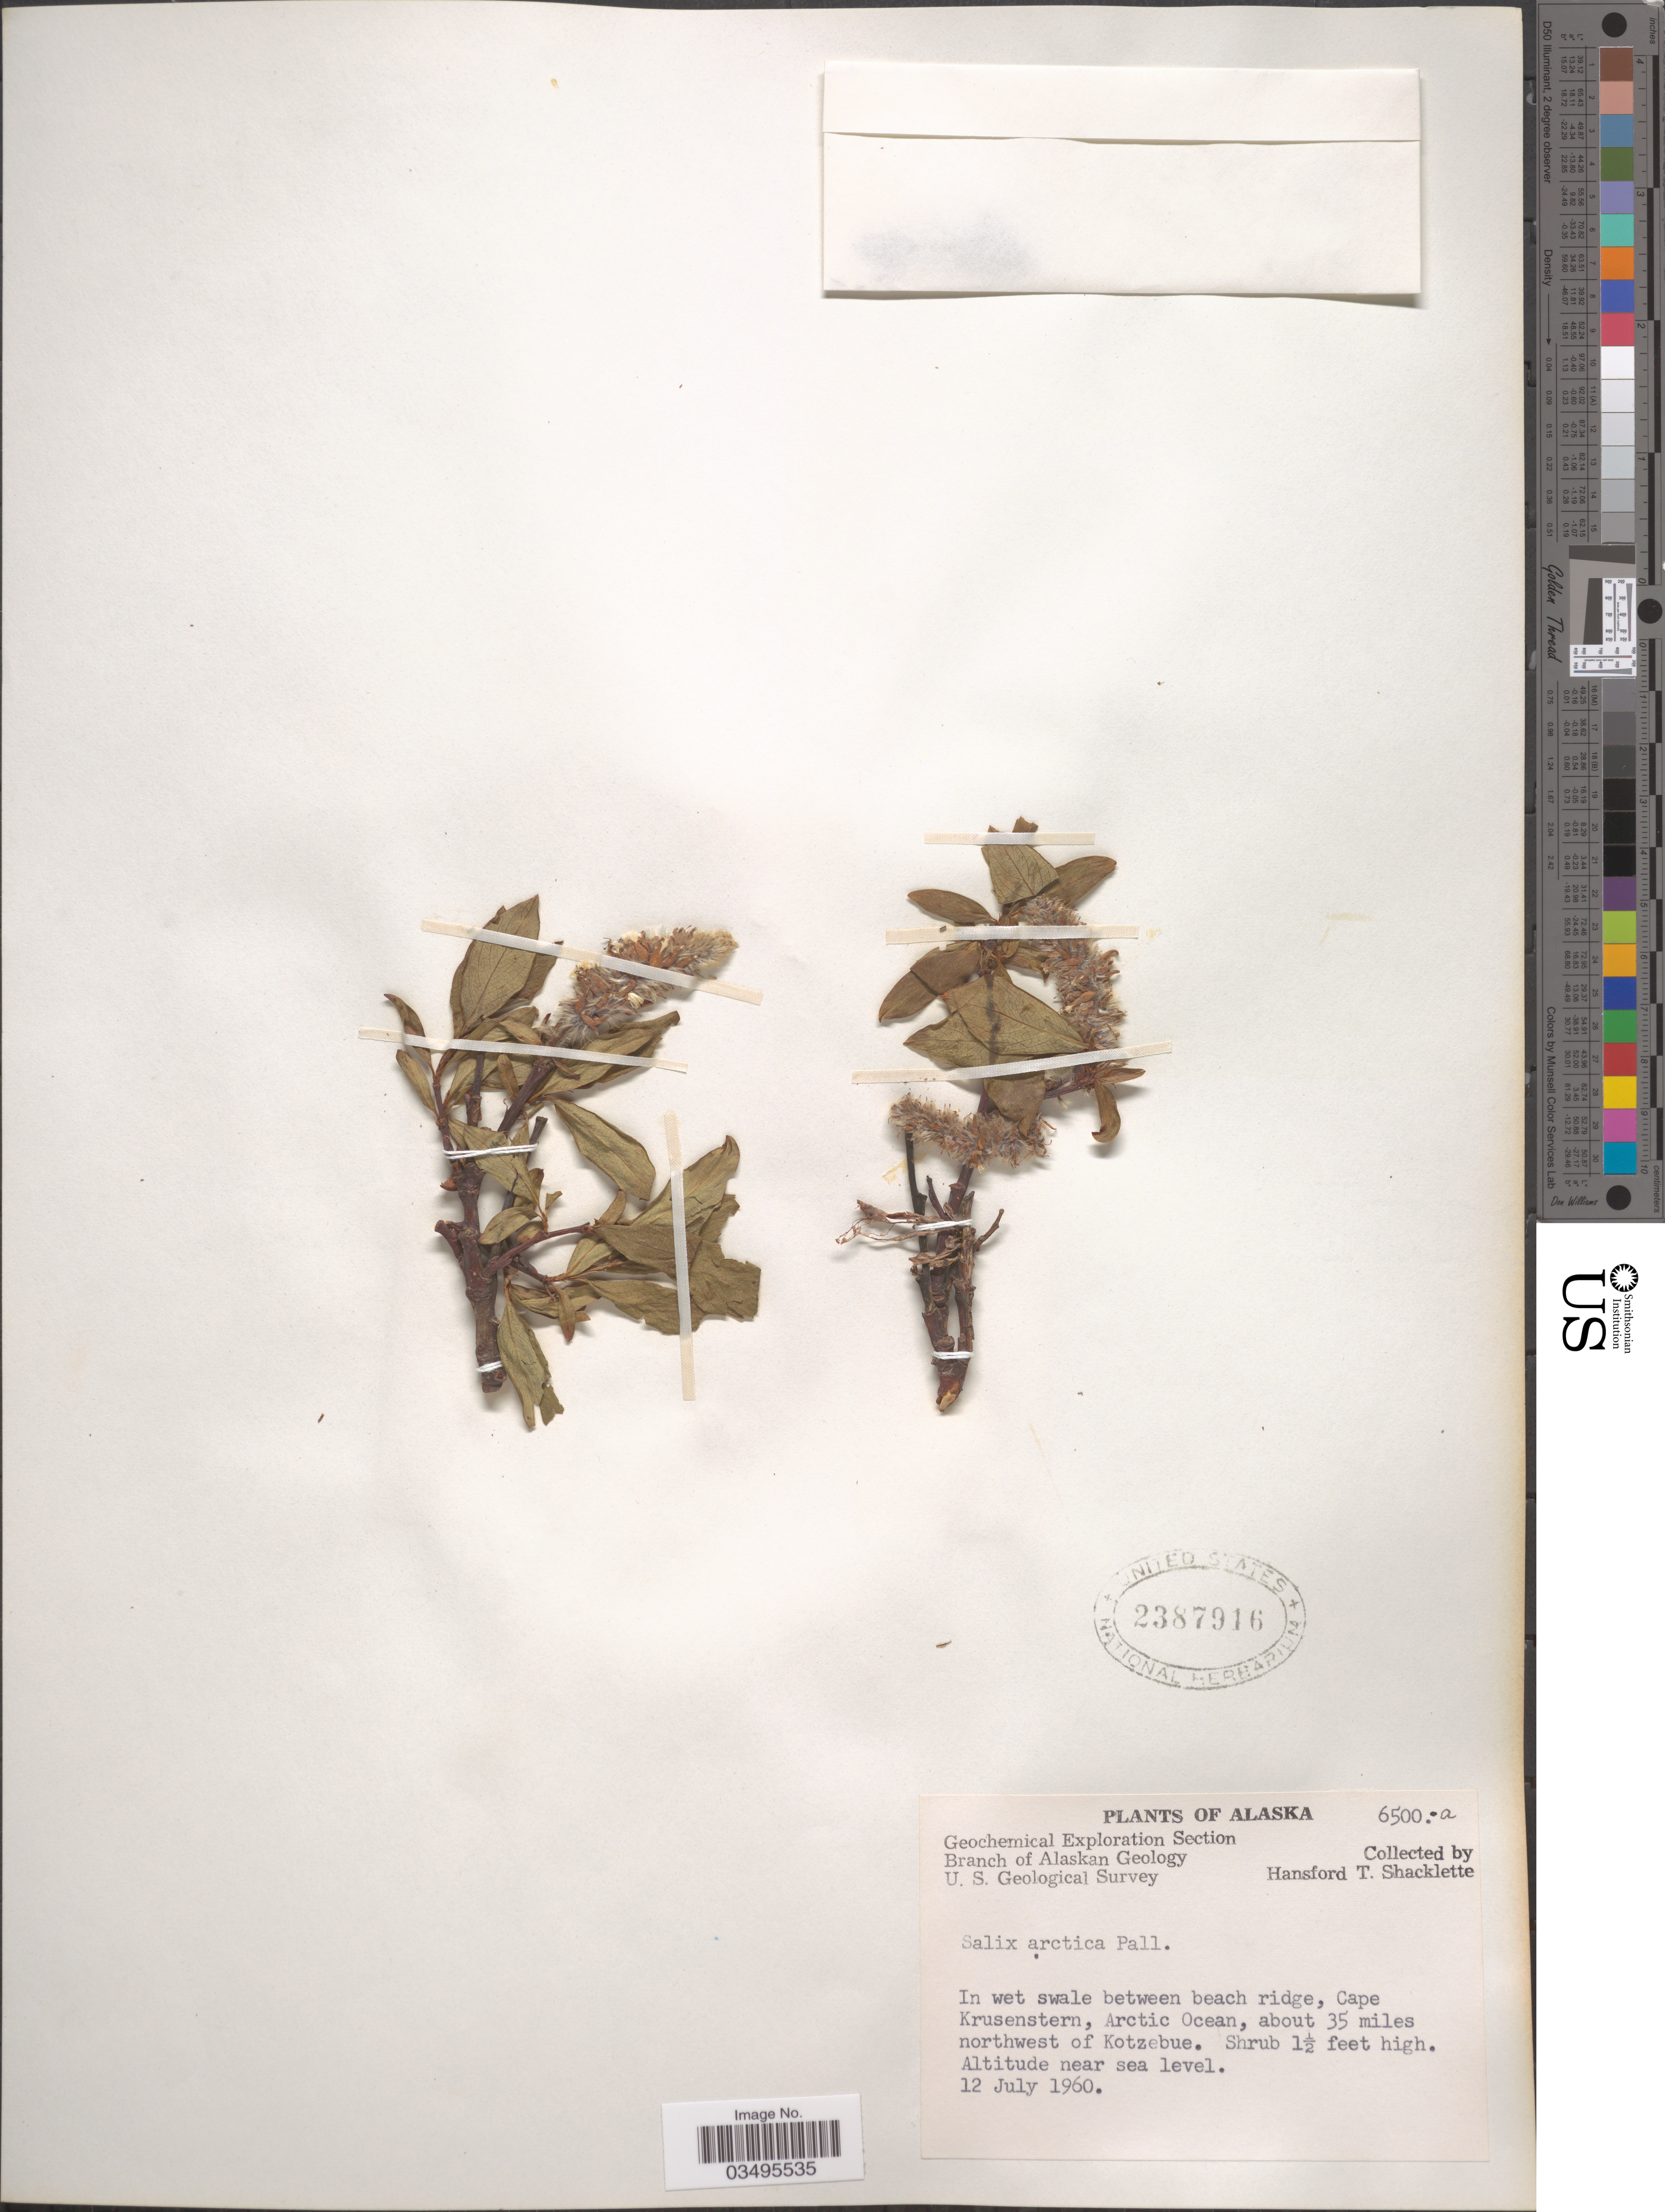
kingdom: Plantae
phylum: Tracheophyta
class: Magnoliopsida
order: Malpighiales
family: Salicaceae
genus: Salix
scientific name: Salix arctica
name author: Pall.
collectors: H. Shacklette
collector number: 6500:a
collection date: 1960-07-12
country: United States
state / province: Alaska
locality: In wet swale between beach ridge, Cape Krusenstern, Arctic Ocean, about 35 miles northwest of Kotzebue.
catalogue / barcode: US 2387916